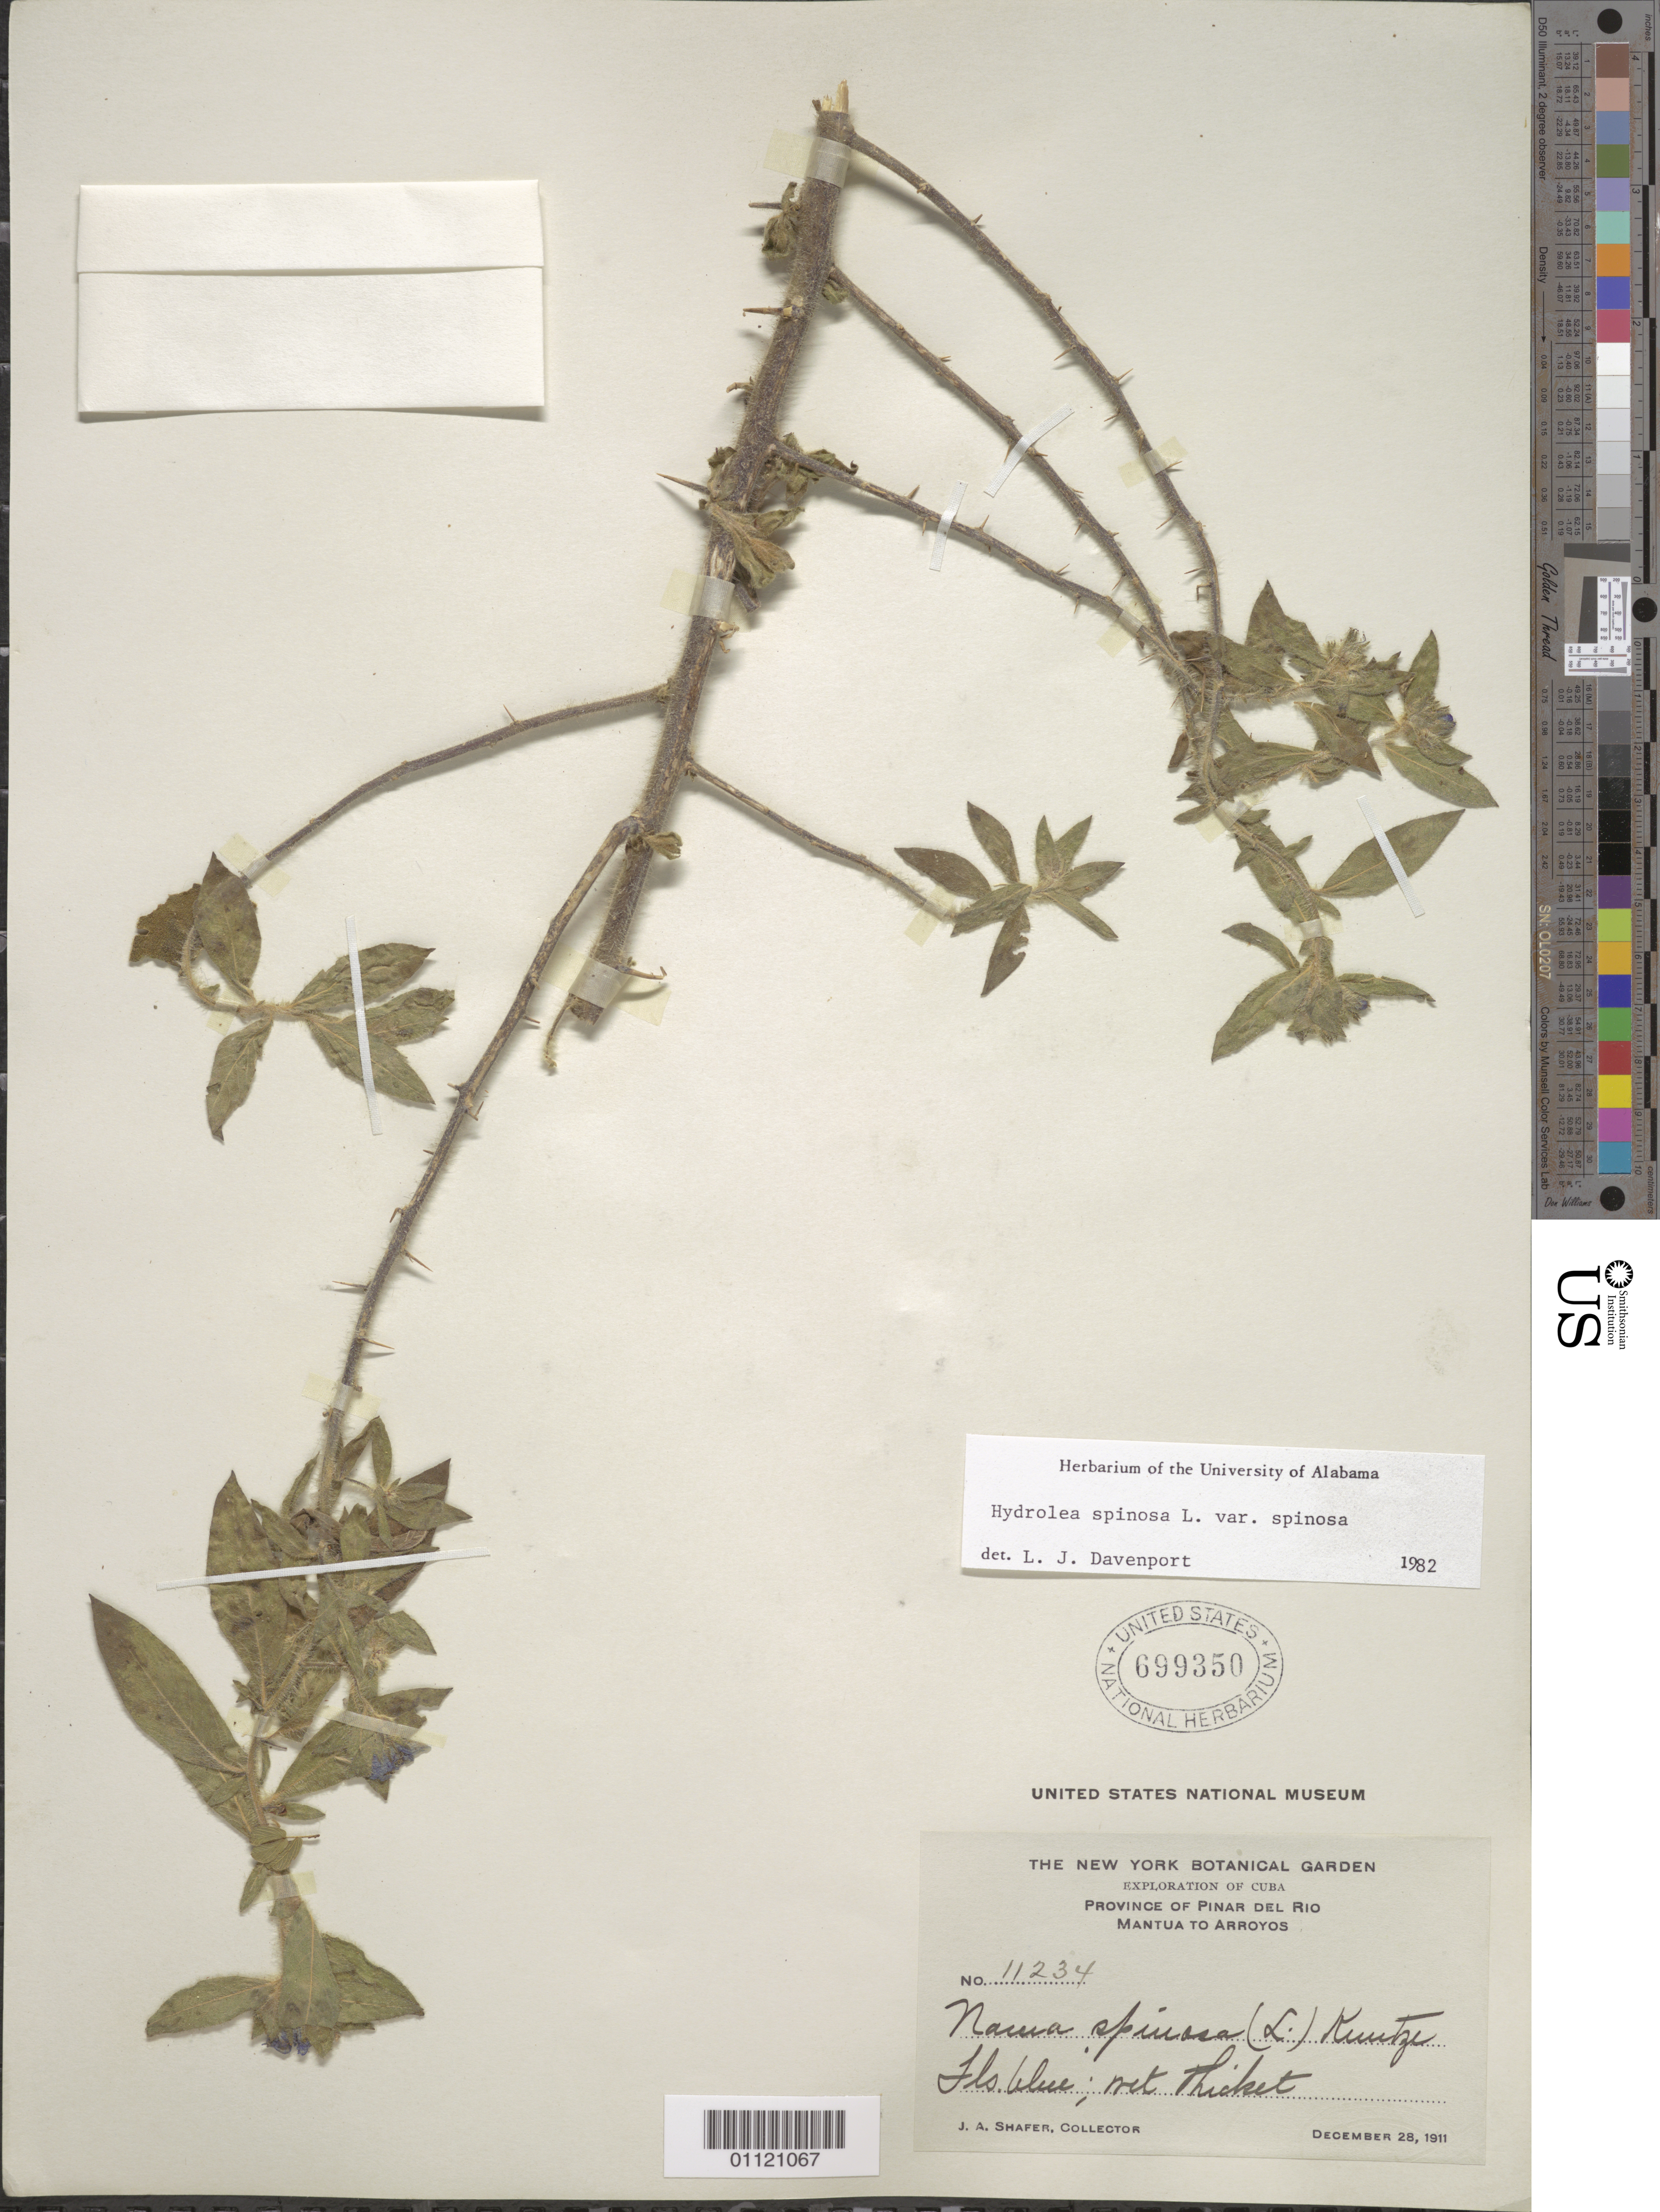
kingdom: Plantae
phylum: Tracheophyta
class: Magnoliopsida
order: Solanales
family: Hydroleaceae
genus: Hydrolea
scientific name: Hydrolea spinosa var. spinosa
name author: L.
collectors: J. A. Shafer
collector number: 11234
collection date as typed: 28 Dec 1911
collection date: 1911-12-28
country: Cuba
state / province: Pinar del Rio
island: Cuba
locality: Mantua to Arroyos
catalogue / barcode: US 699350